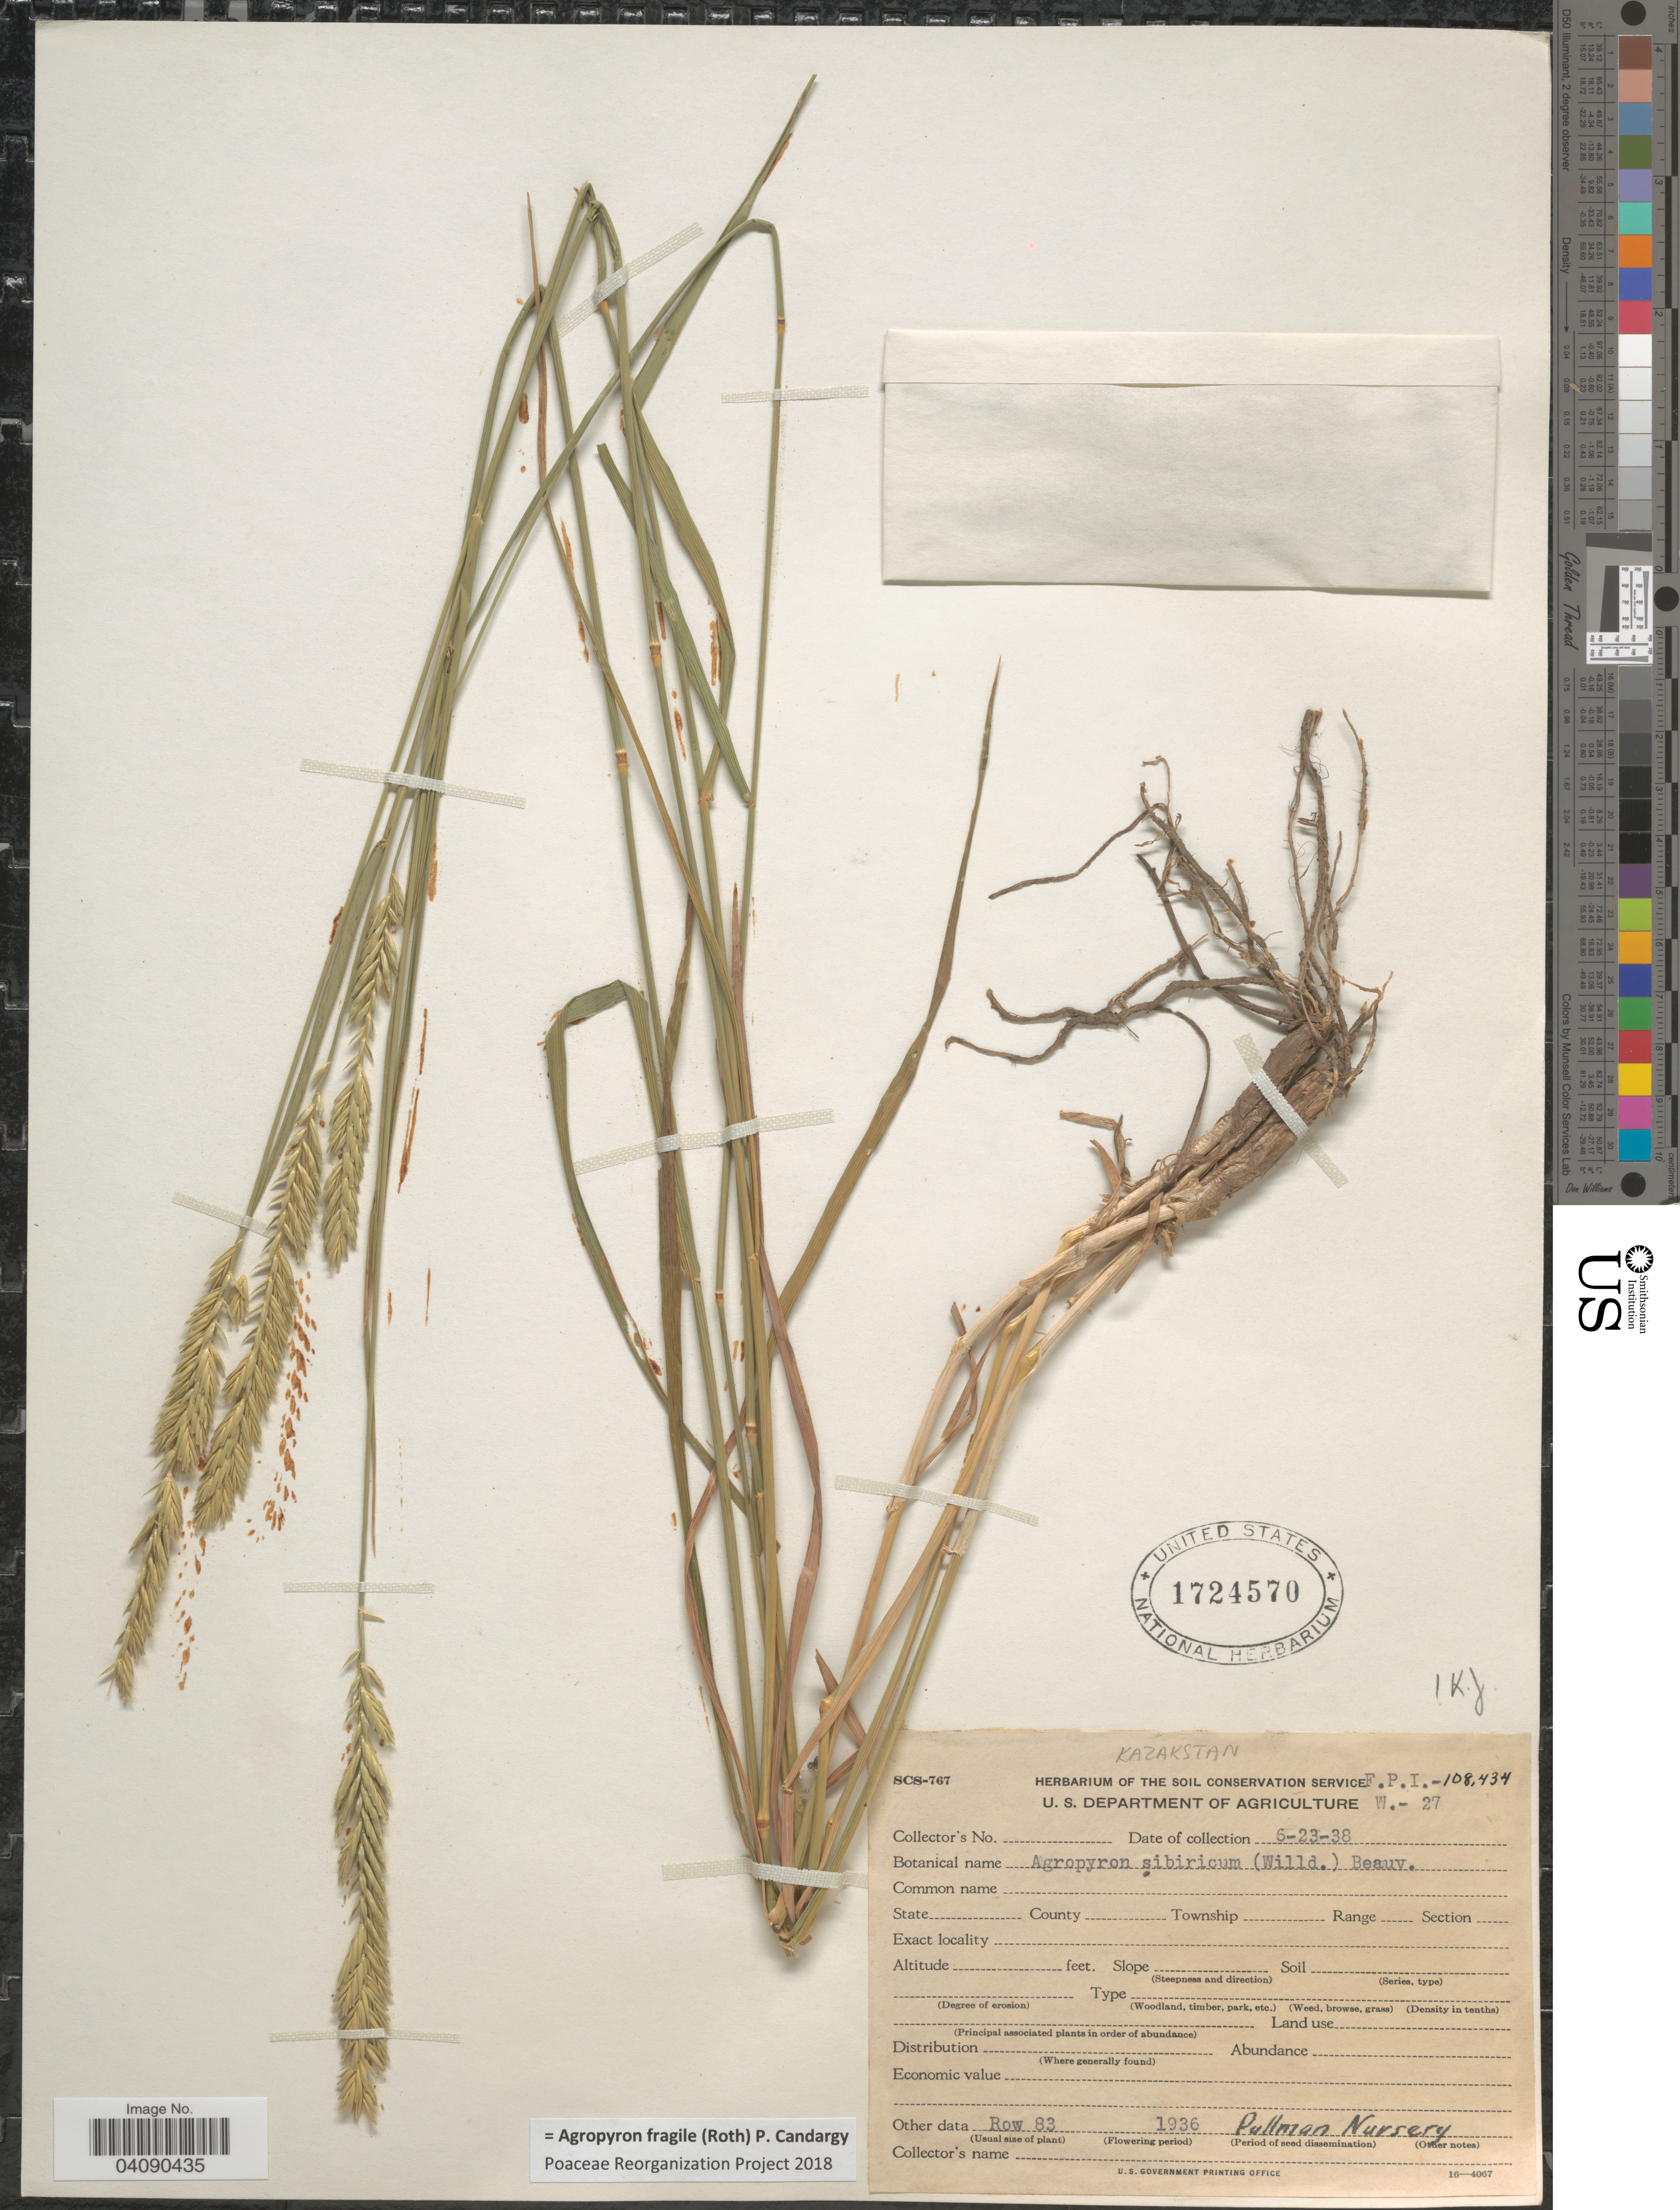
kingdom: Plantae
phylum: Tracheophyta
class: Liliopsida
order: Poales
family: Poaceae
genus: Agropyron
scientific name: Agropyron fragile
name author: (Roth) Candargy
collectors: Herbarium of the Soil Conservation Service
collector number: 83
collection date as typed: Transcribed d/m/y: 23/6/38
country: United States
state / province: Washington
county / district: Whitman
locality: Row 83 1936 Pullman Nursery.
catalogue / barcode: US 1724570